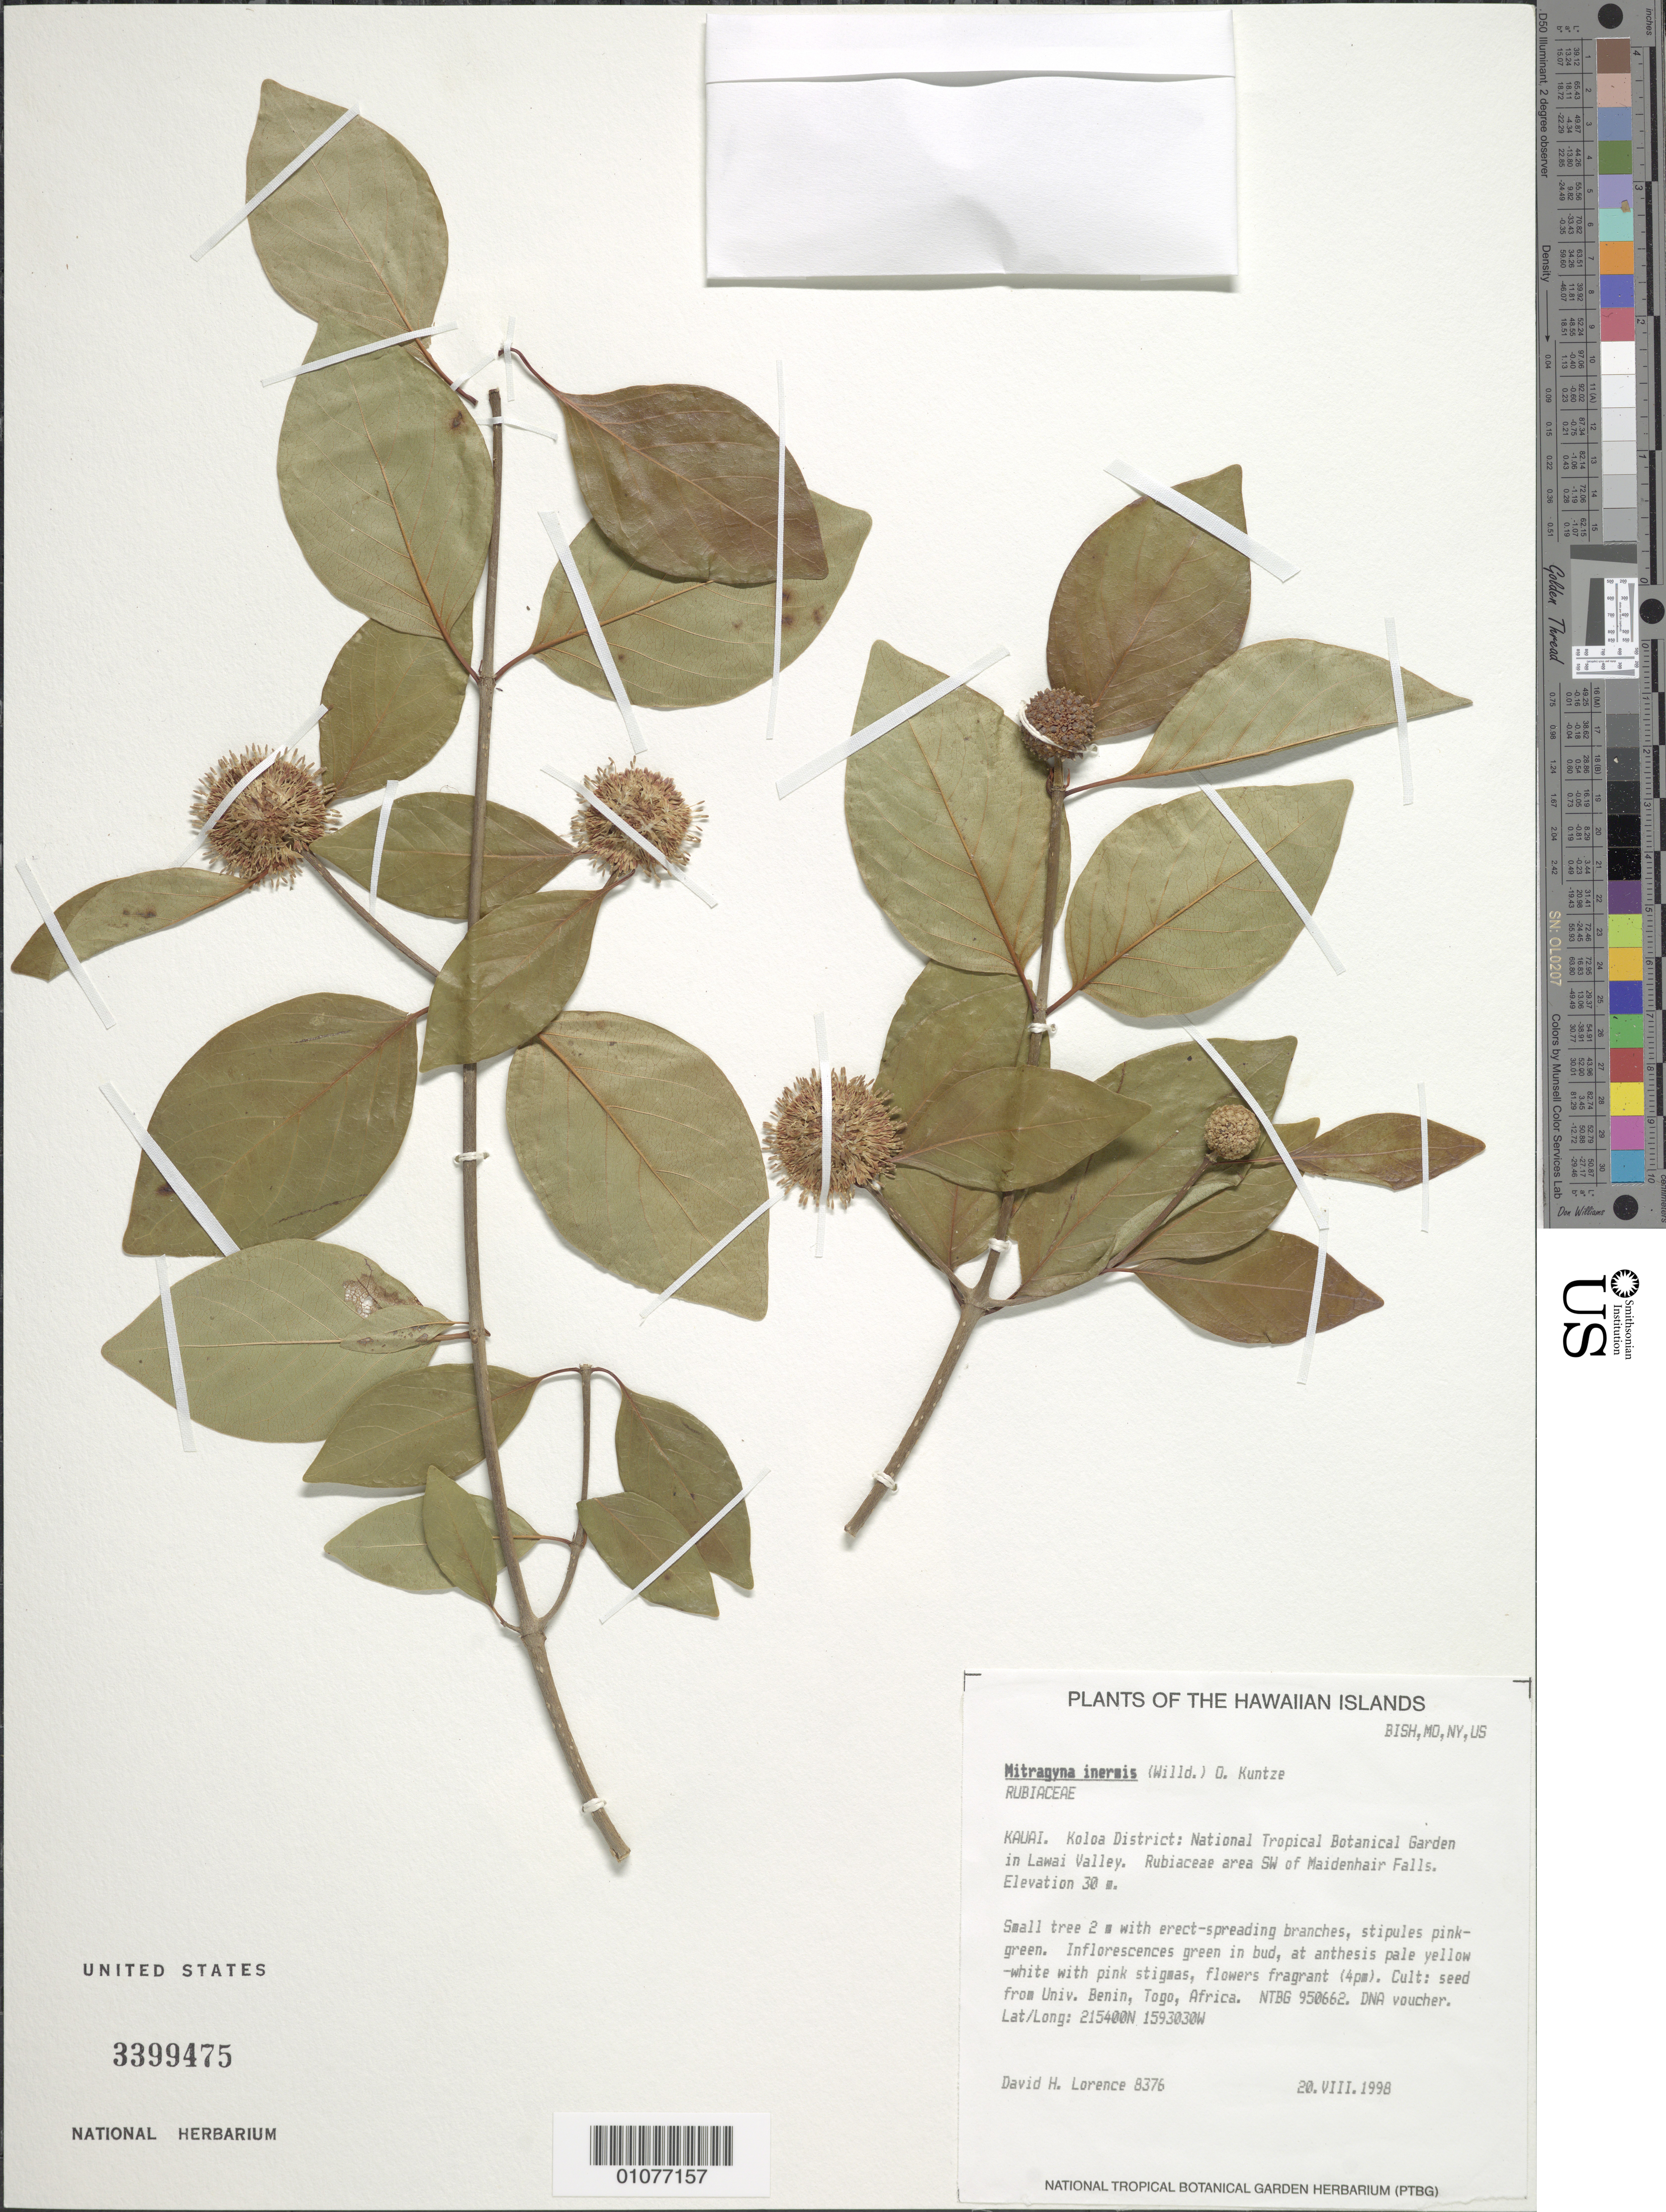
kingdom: Plantae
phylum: Tracheophyta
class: Magnoliopsida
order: Gentianales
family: Rubiaceae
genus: Mitragyna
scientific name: Mitragyna inermis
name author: (Willd.) Kuntze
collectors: D. Lorence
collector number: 8376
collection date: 1998-08-20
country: United States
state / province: Hawaii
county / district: Kauai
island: Kaua'i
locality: Koloa District, National Tropical Botanical Garden in Lawai Valley, Rubiaceae near Maidenhair Falls.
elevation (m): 30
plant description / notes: NTBG 950662. DNA voucher.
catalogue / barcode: US 3399475